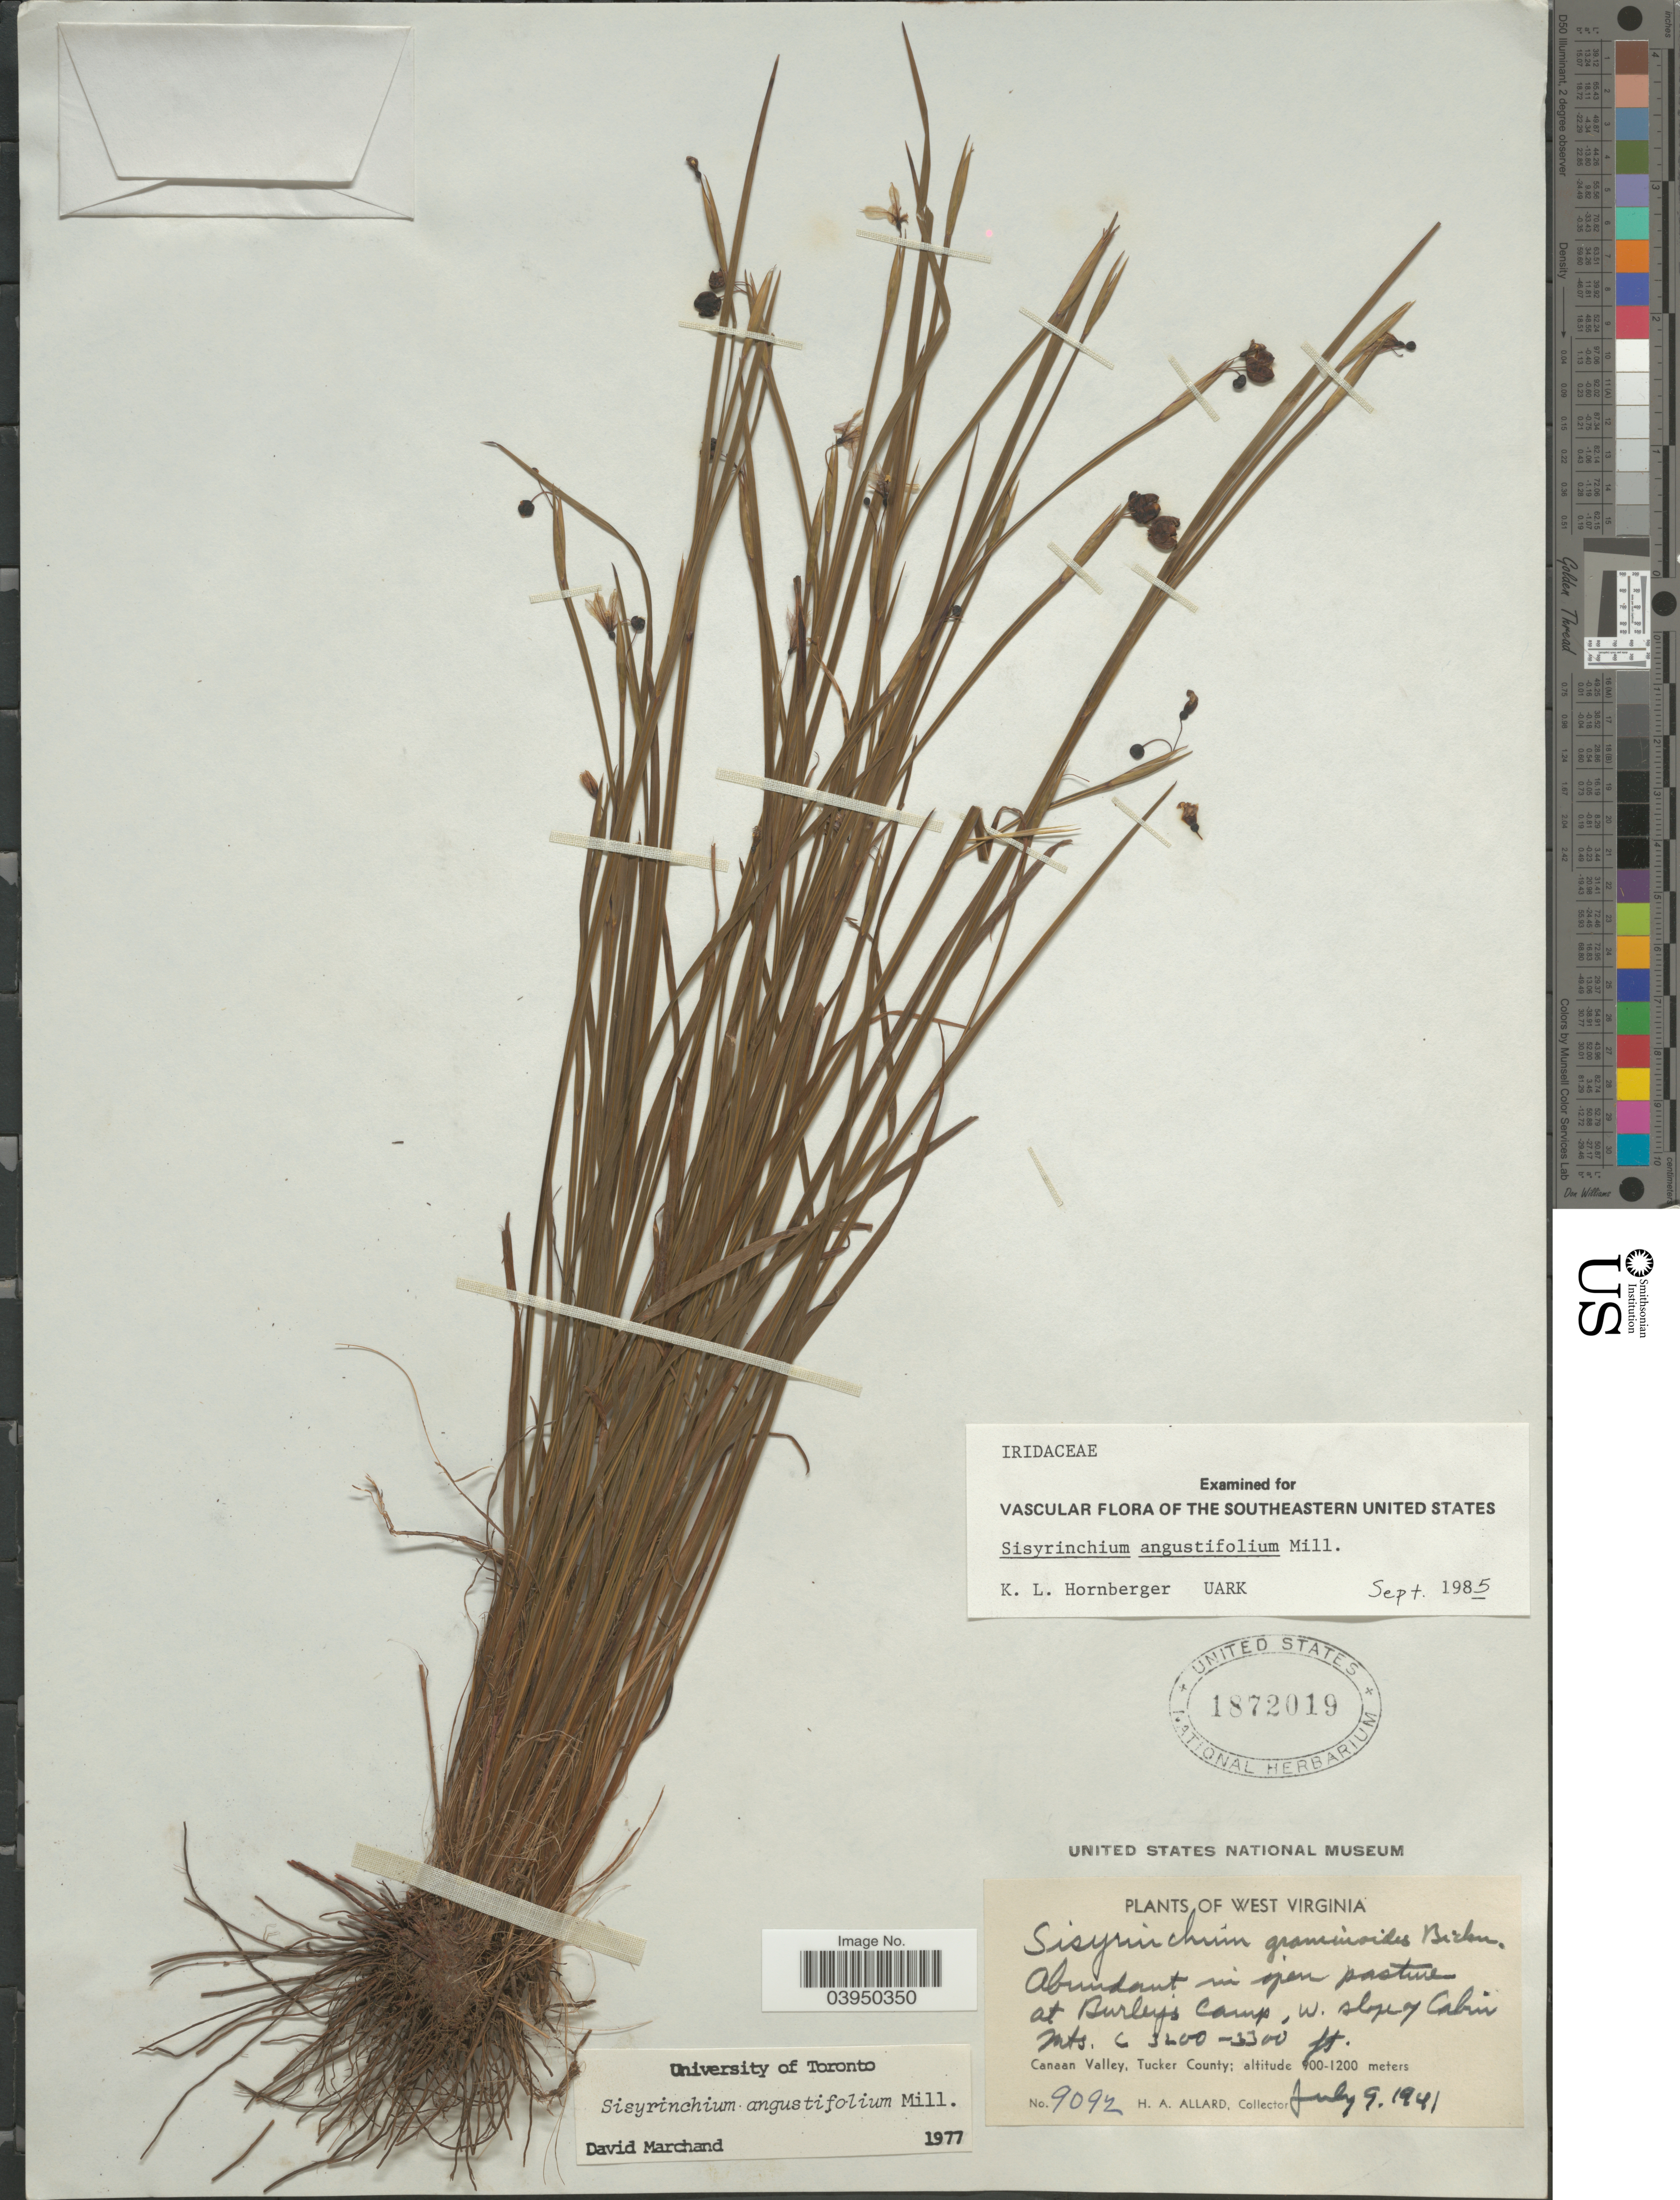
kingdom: Plantae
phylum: Tracheophyta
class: Liliopsida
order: Asparagales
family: Iridaceae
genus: Sisyrinchium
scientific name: Sisyrinchium angustifolium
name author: Mill.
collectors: H. A. Allard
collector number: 9092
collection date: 1941-07-09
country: United States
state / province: West Virginia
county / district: Tucker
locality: At Burley's Camp, W. slope of Cabin Mts. Canaan Valley, Tucker County.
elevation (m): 900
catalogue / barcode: US 1872019